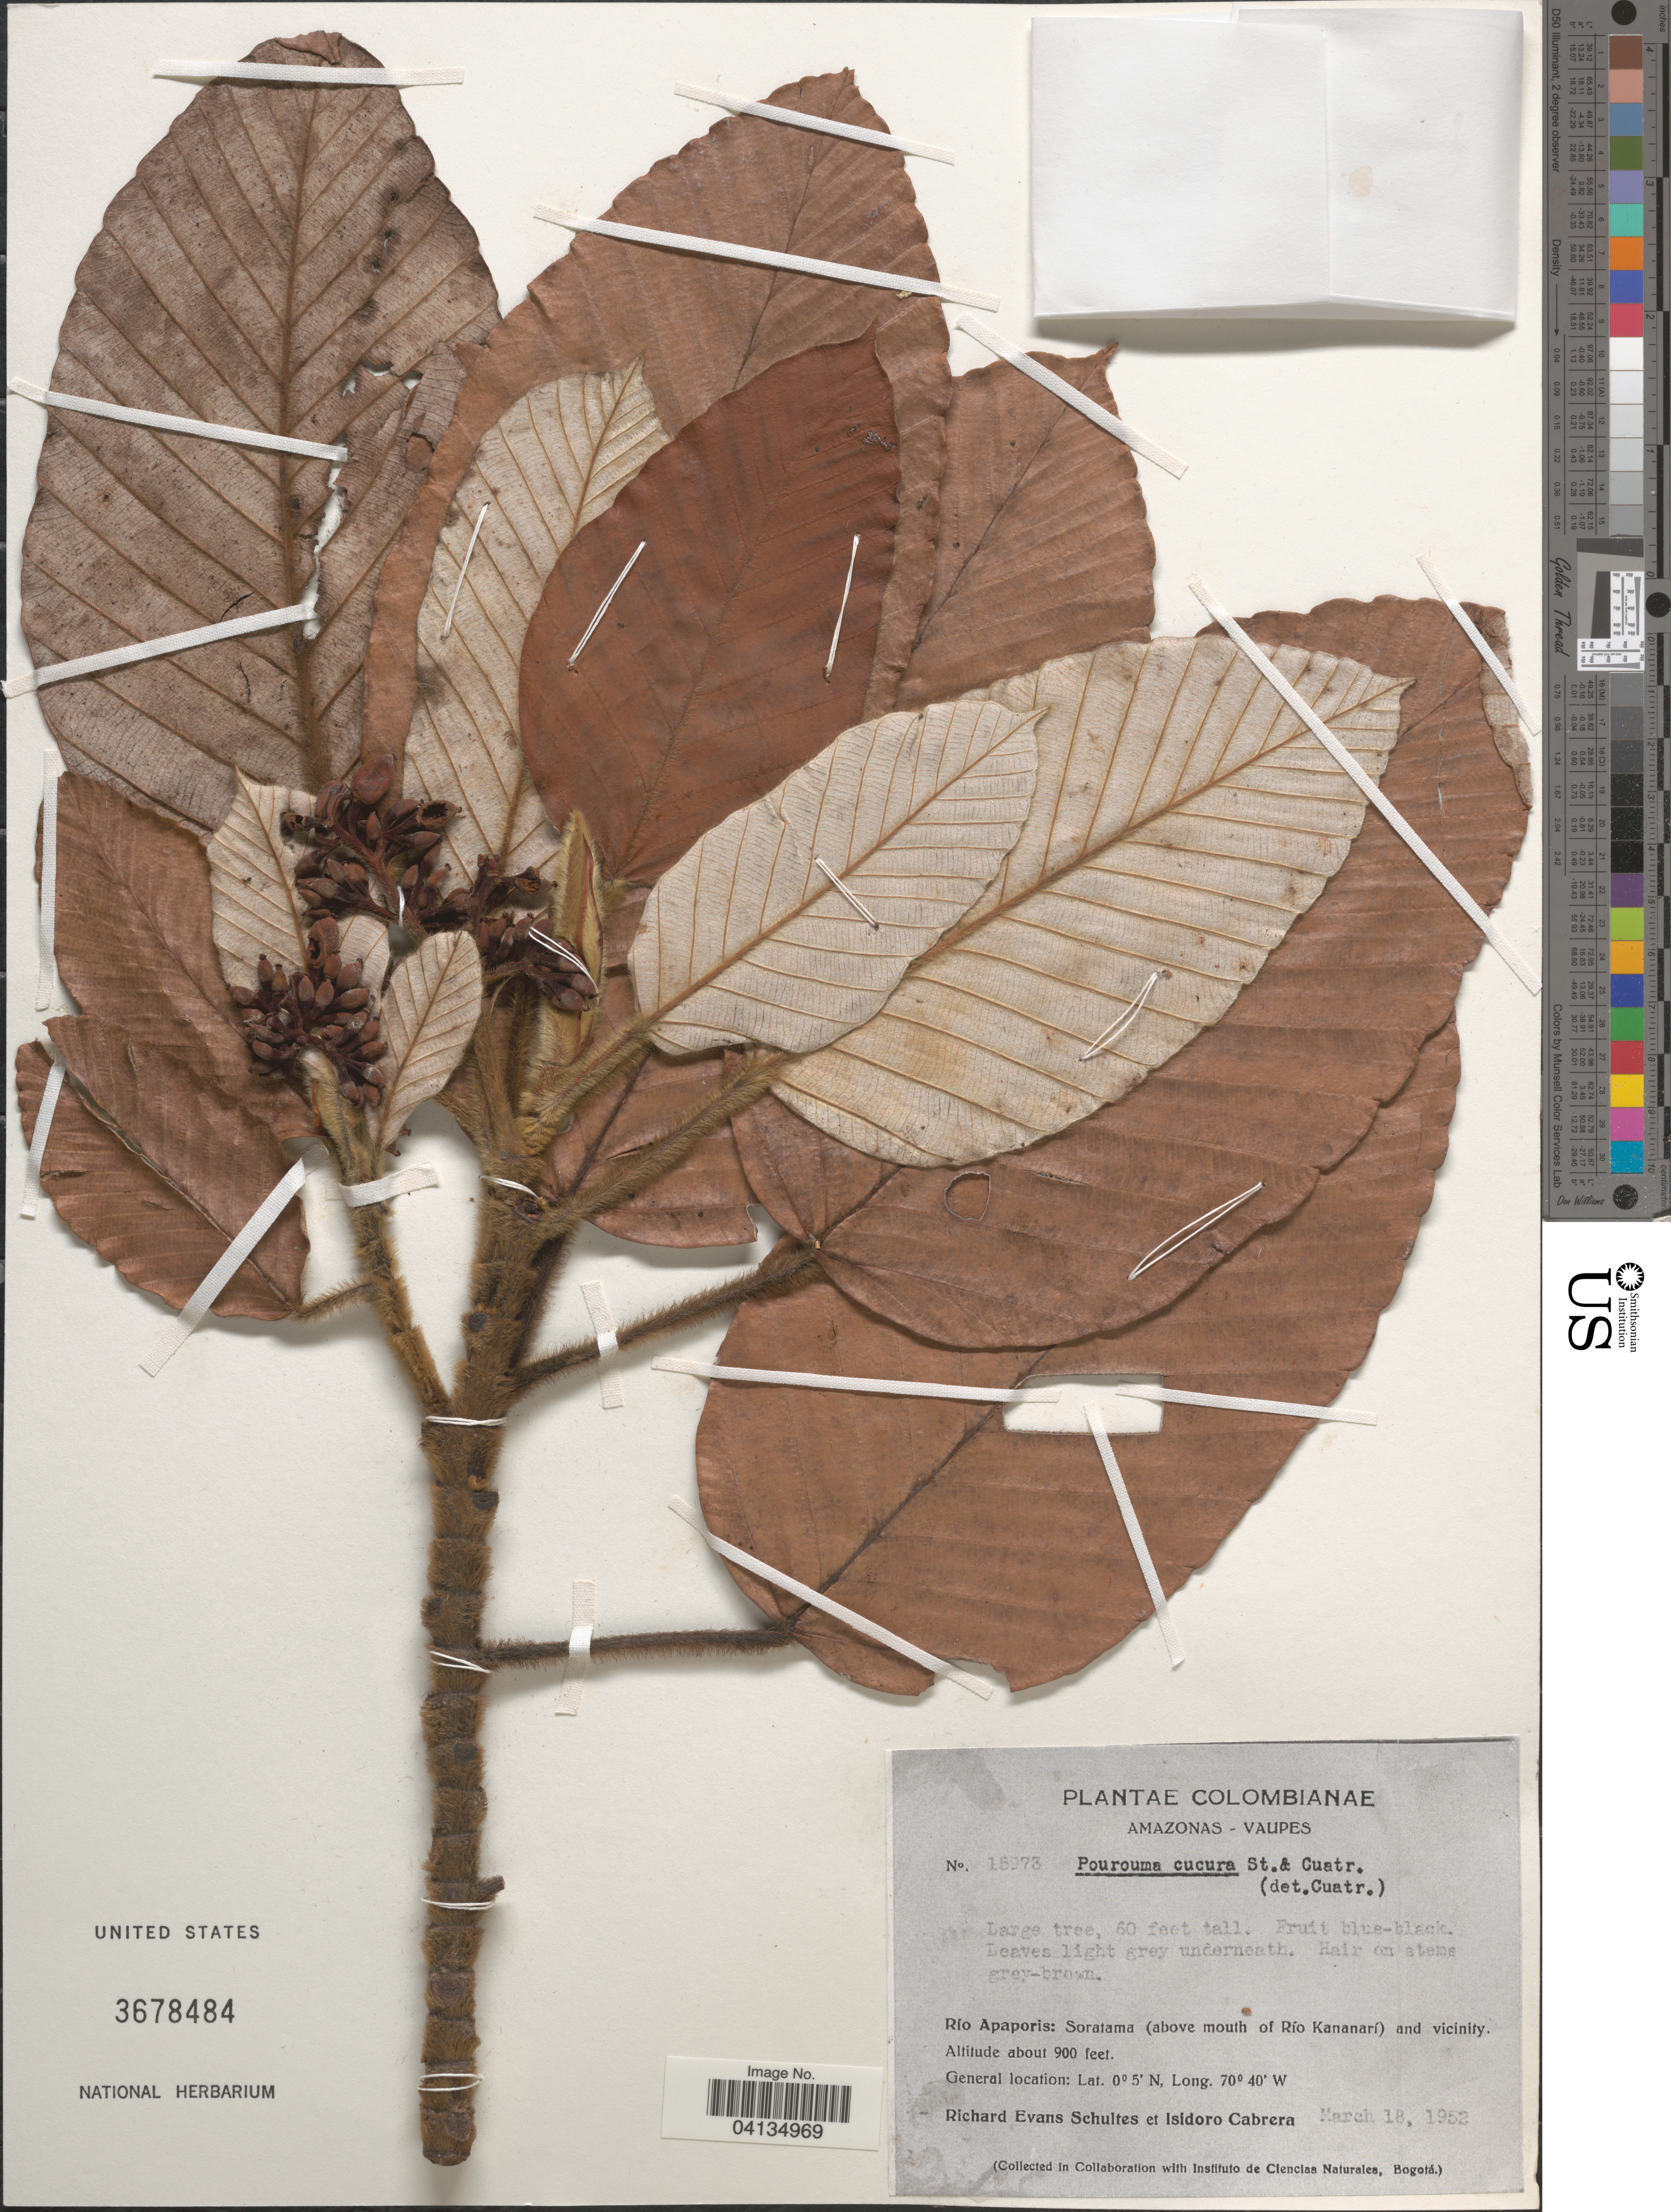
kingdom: Plantae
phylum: Tracheophyta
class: Magnoliopsida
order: Rosales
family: Urticaceae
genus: Pourouma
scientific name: Pourouma cucura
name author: Standl. & Cuatrec.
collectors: R. E. Schultes & I. Cabrera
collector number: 15973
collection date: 1952-03-18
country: Colombia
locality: Colombianae. Amazonas-Vaupes. Río Apaporis: Soratama (above mouth of Río Kananarí) and vicinity.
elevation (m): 274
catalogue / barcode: US 3678484